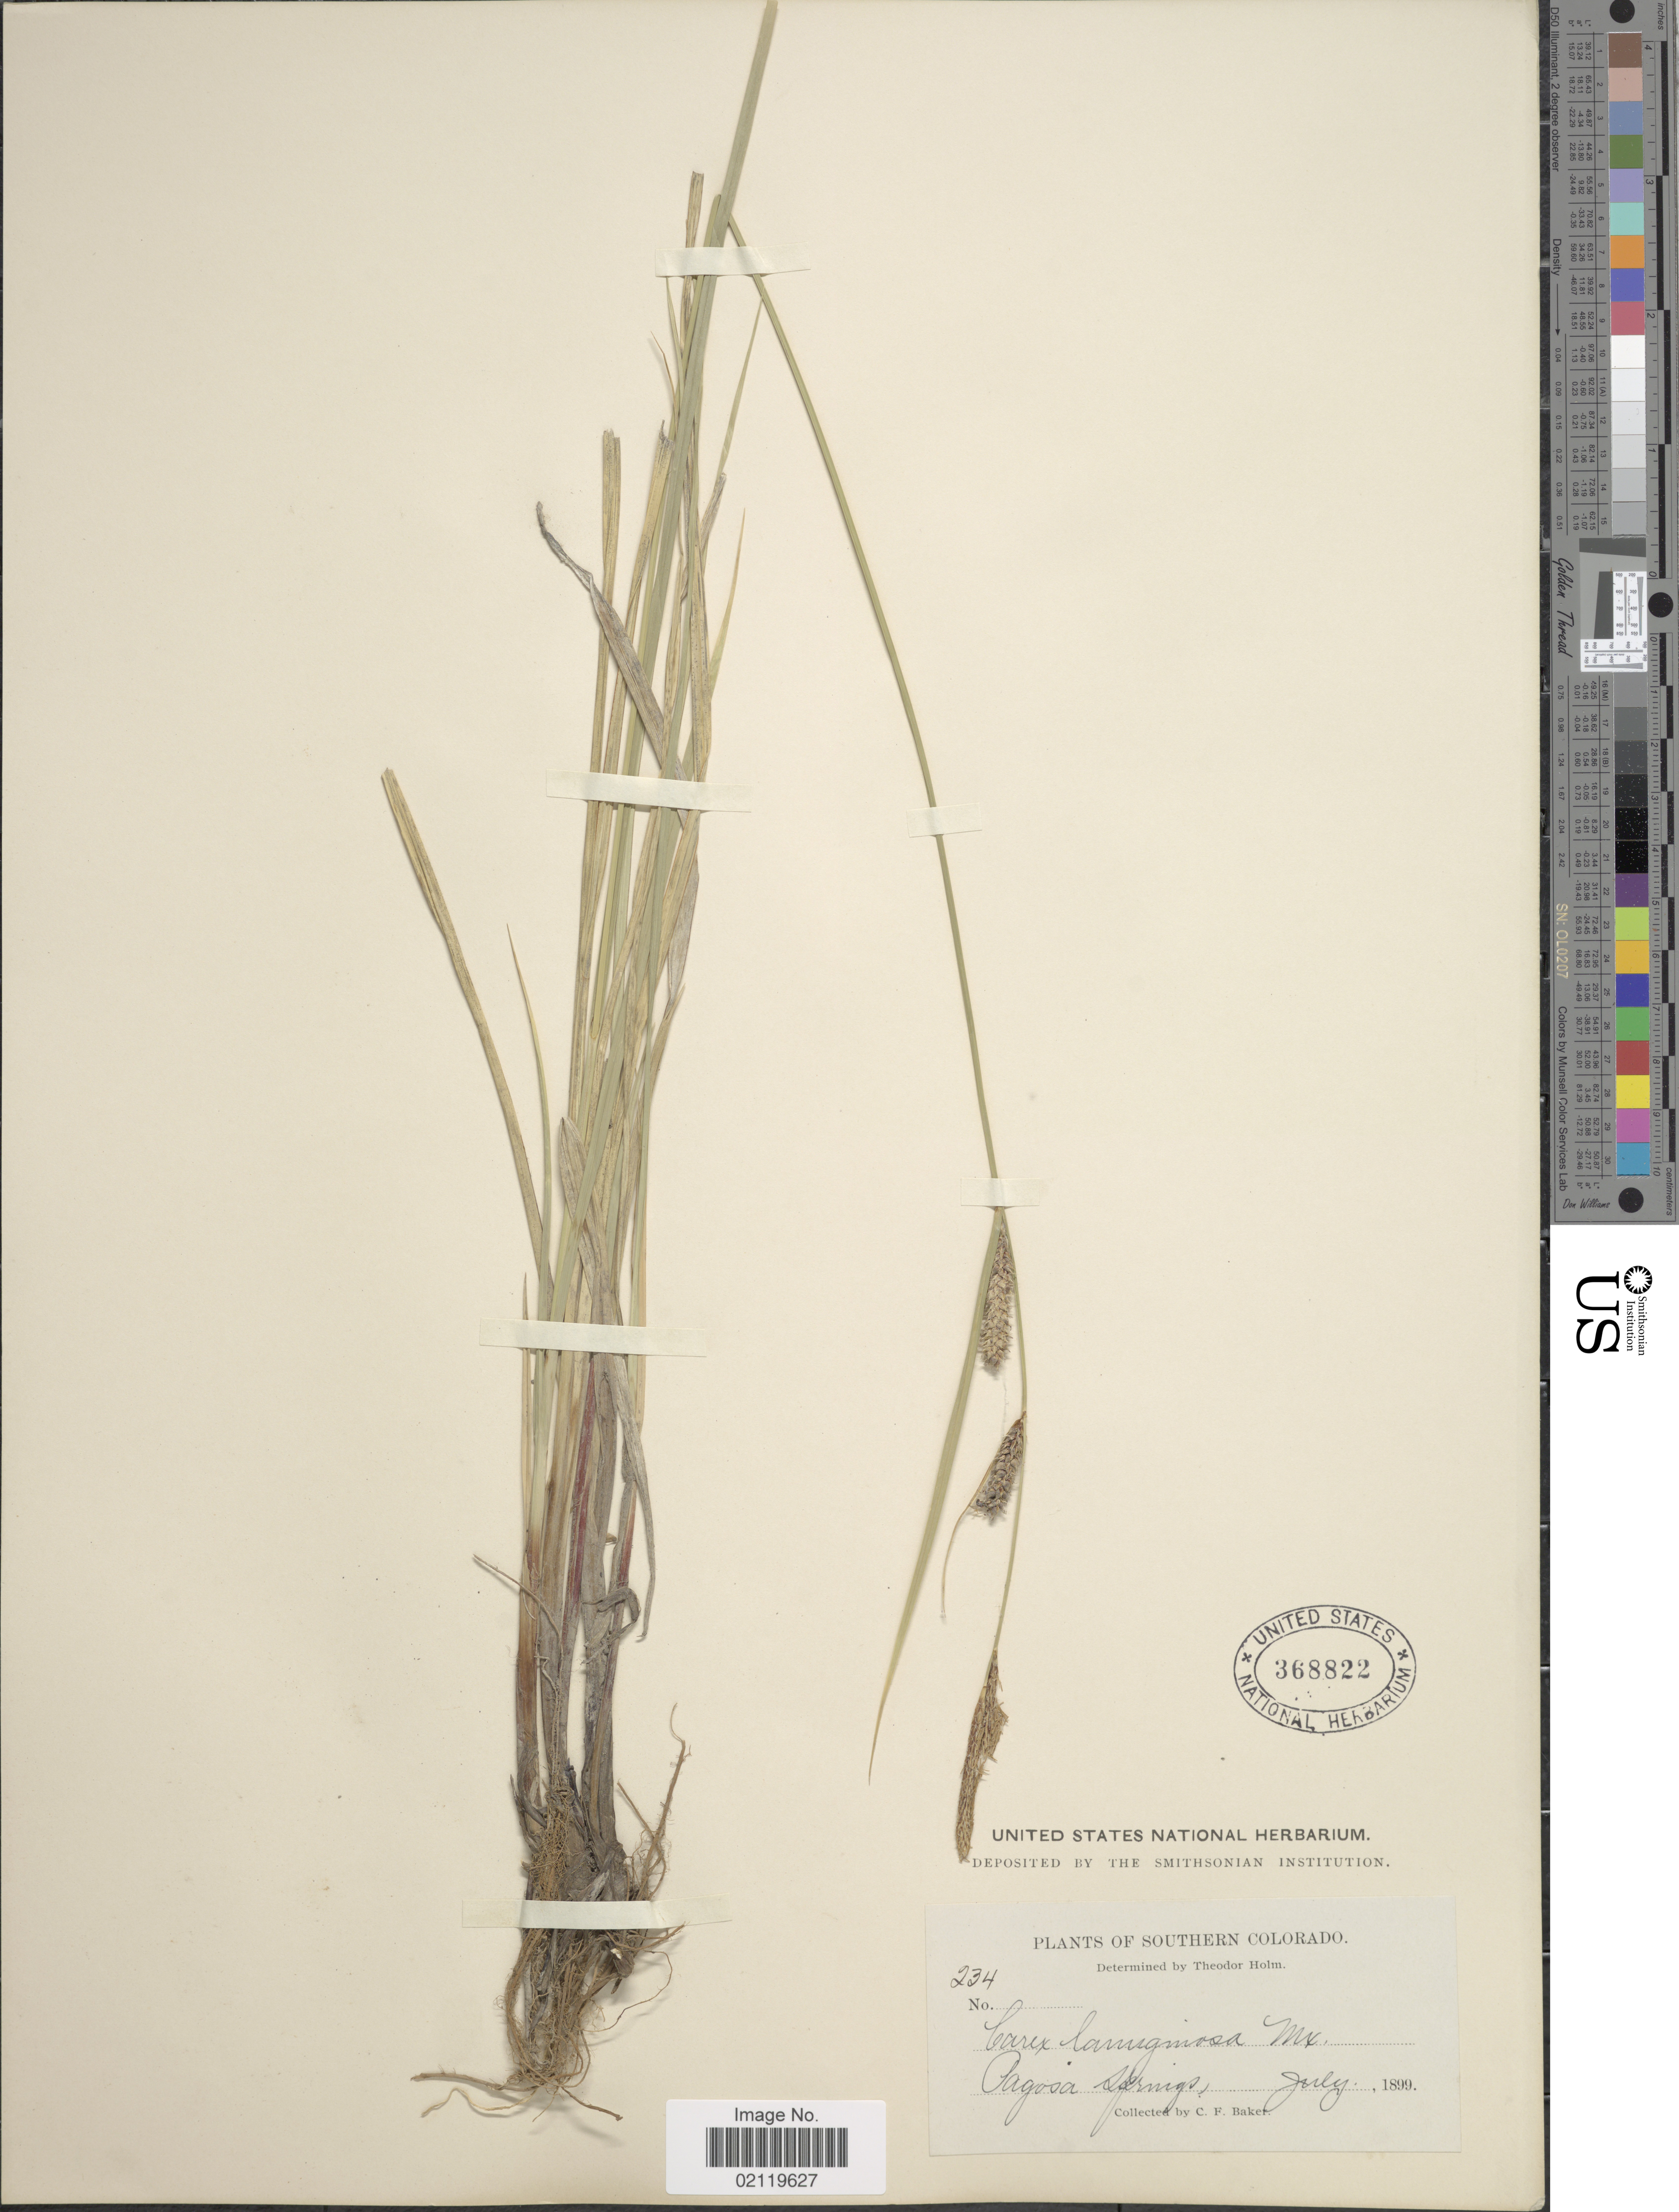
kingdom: Plantae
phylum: Tracheophyta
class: Liliopsida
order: Poales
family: Cyperaceae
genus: Carex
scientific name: Carex pellita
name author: Muhl. ex Willd.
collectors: C. F. Baker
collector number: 234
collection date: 1899-07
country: United States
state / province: Colorado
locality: Southern Colorado. Pagosa Springs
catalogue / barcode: US 368822